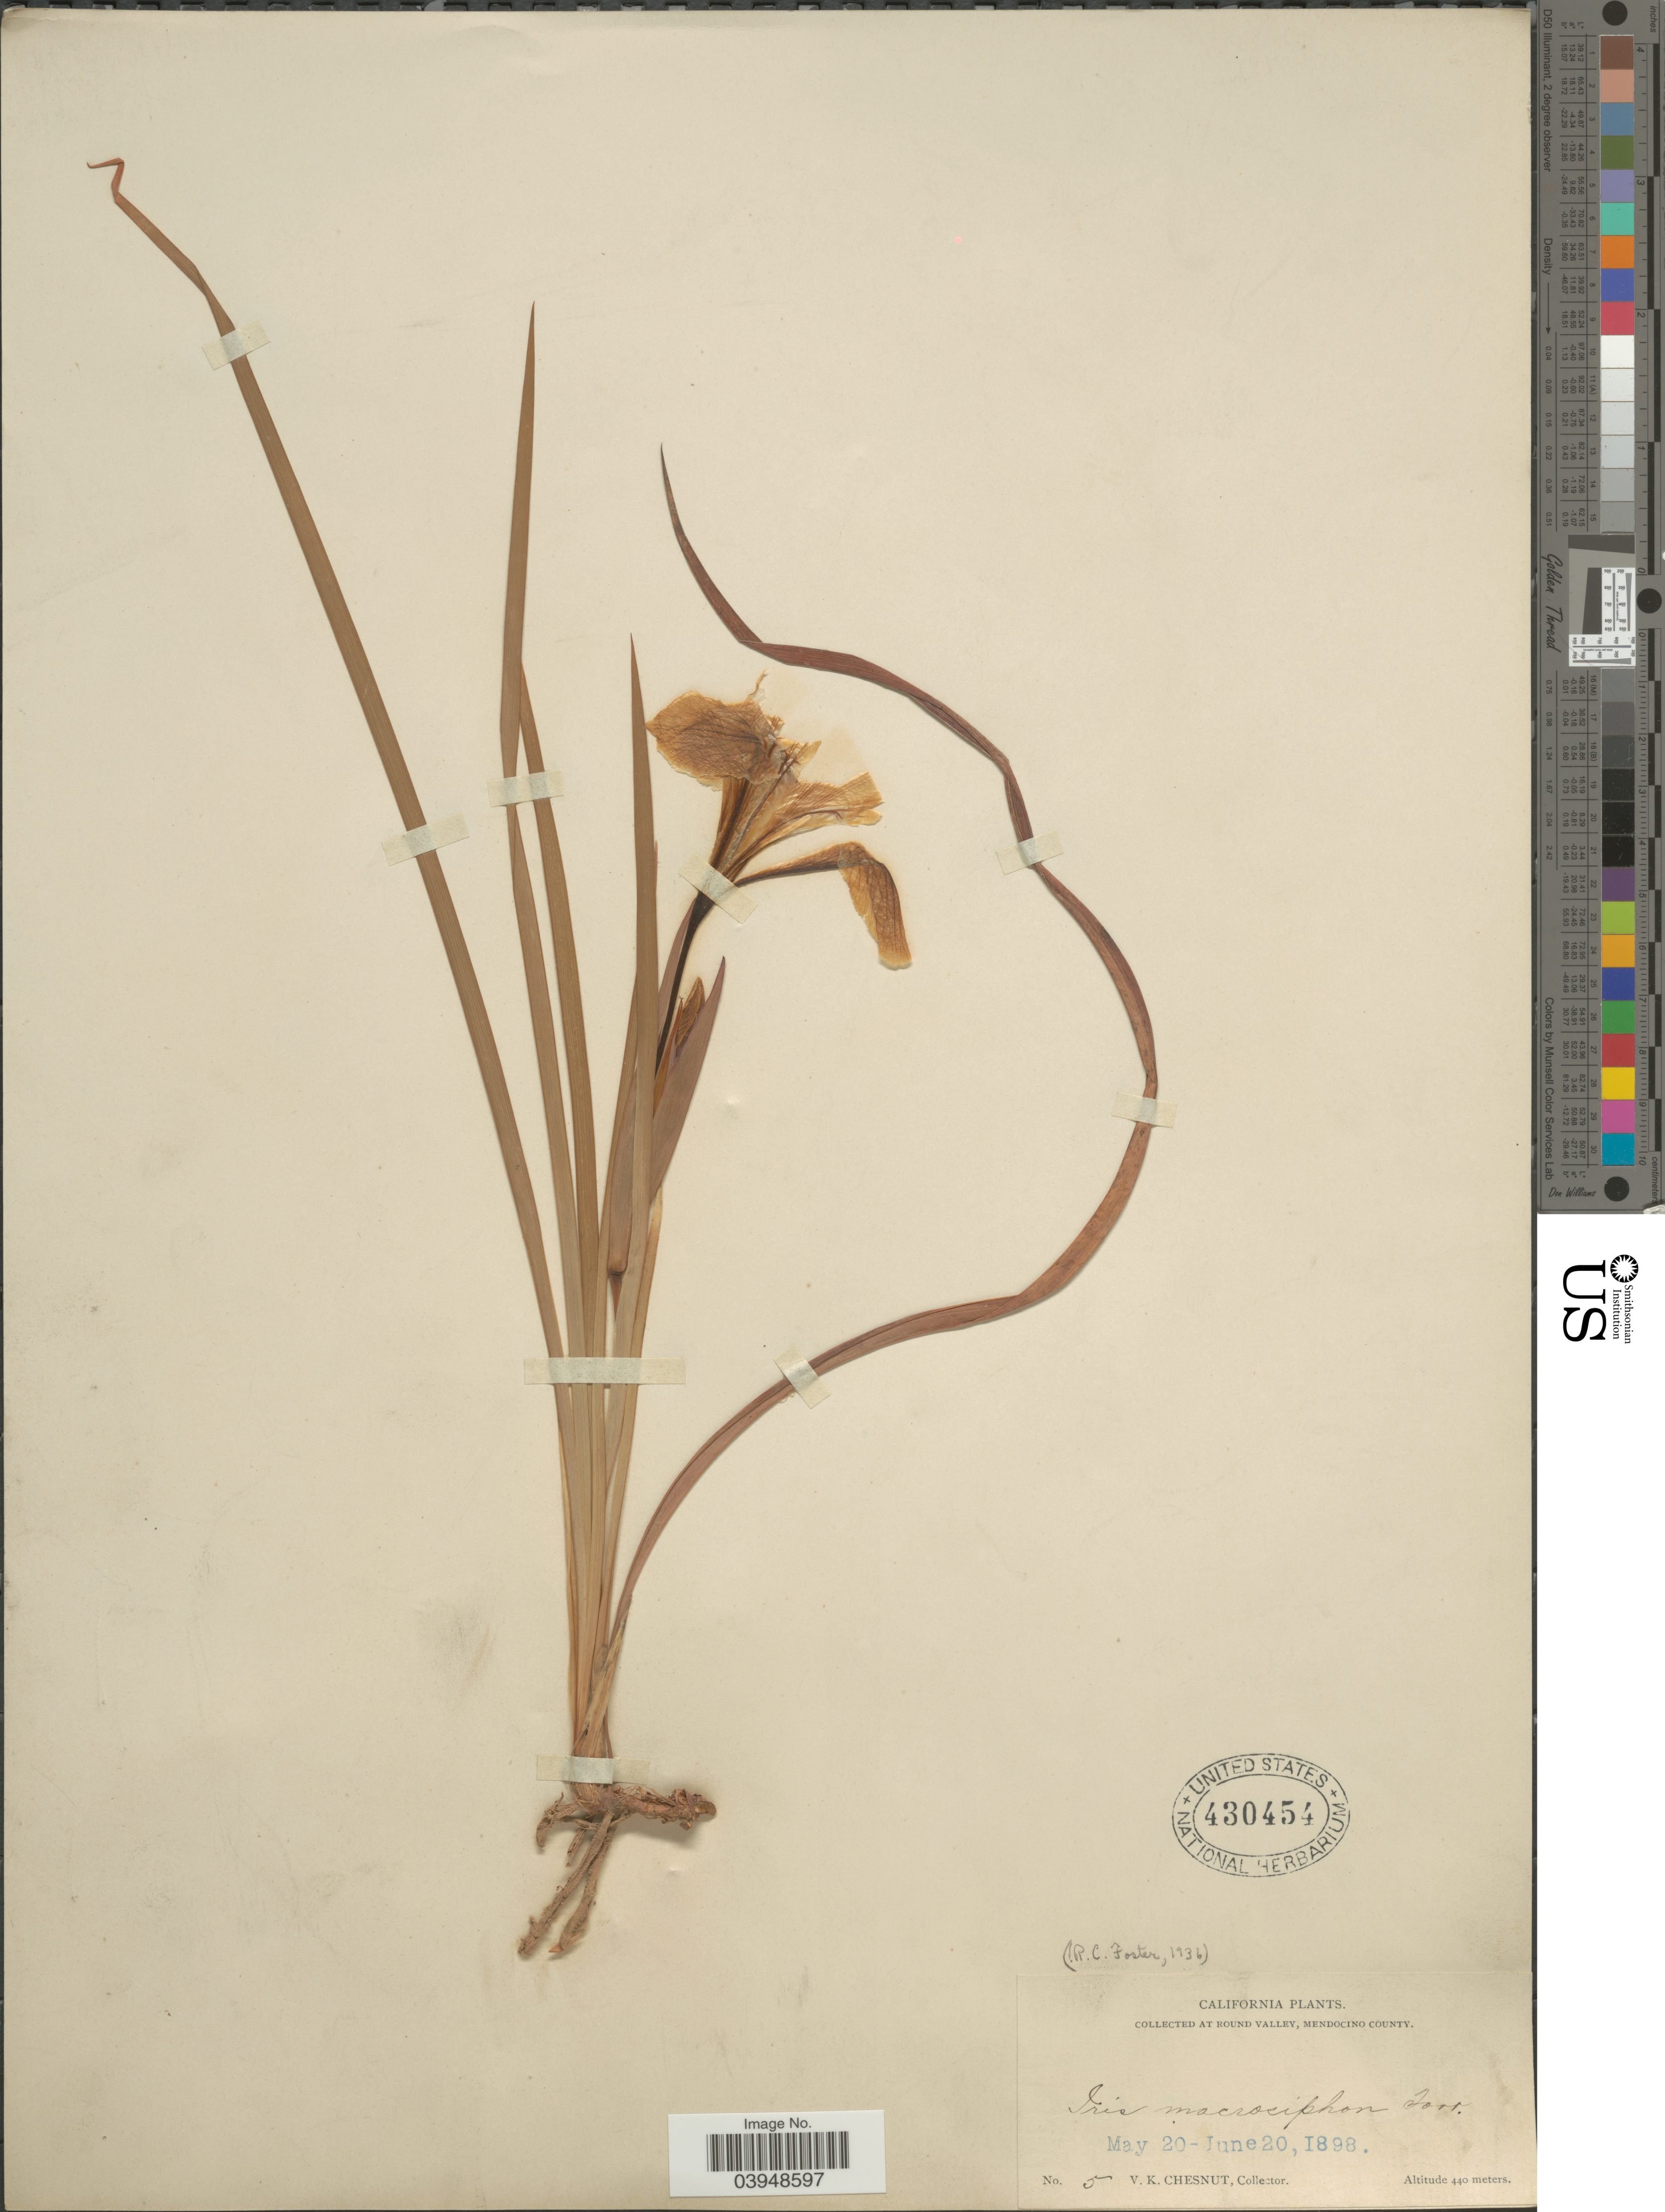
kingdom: Plantae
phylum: Tracheophyta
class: Liliopsida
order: Asparagales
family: Iridaceae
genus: Iris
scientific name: Iris macrosiphon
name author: Torr.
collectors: V. Chesnut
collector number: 5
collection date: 1898-05-20/1898-06-20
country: United States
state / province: California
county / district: Mendocino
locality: At Round Valley, Mendocino County.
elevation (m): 440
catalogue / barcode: US 430454